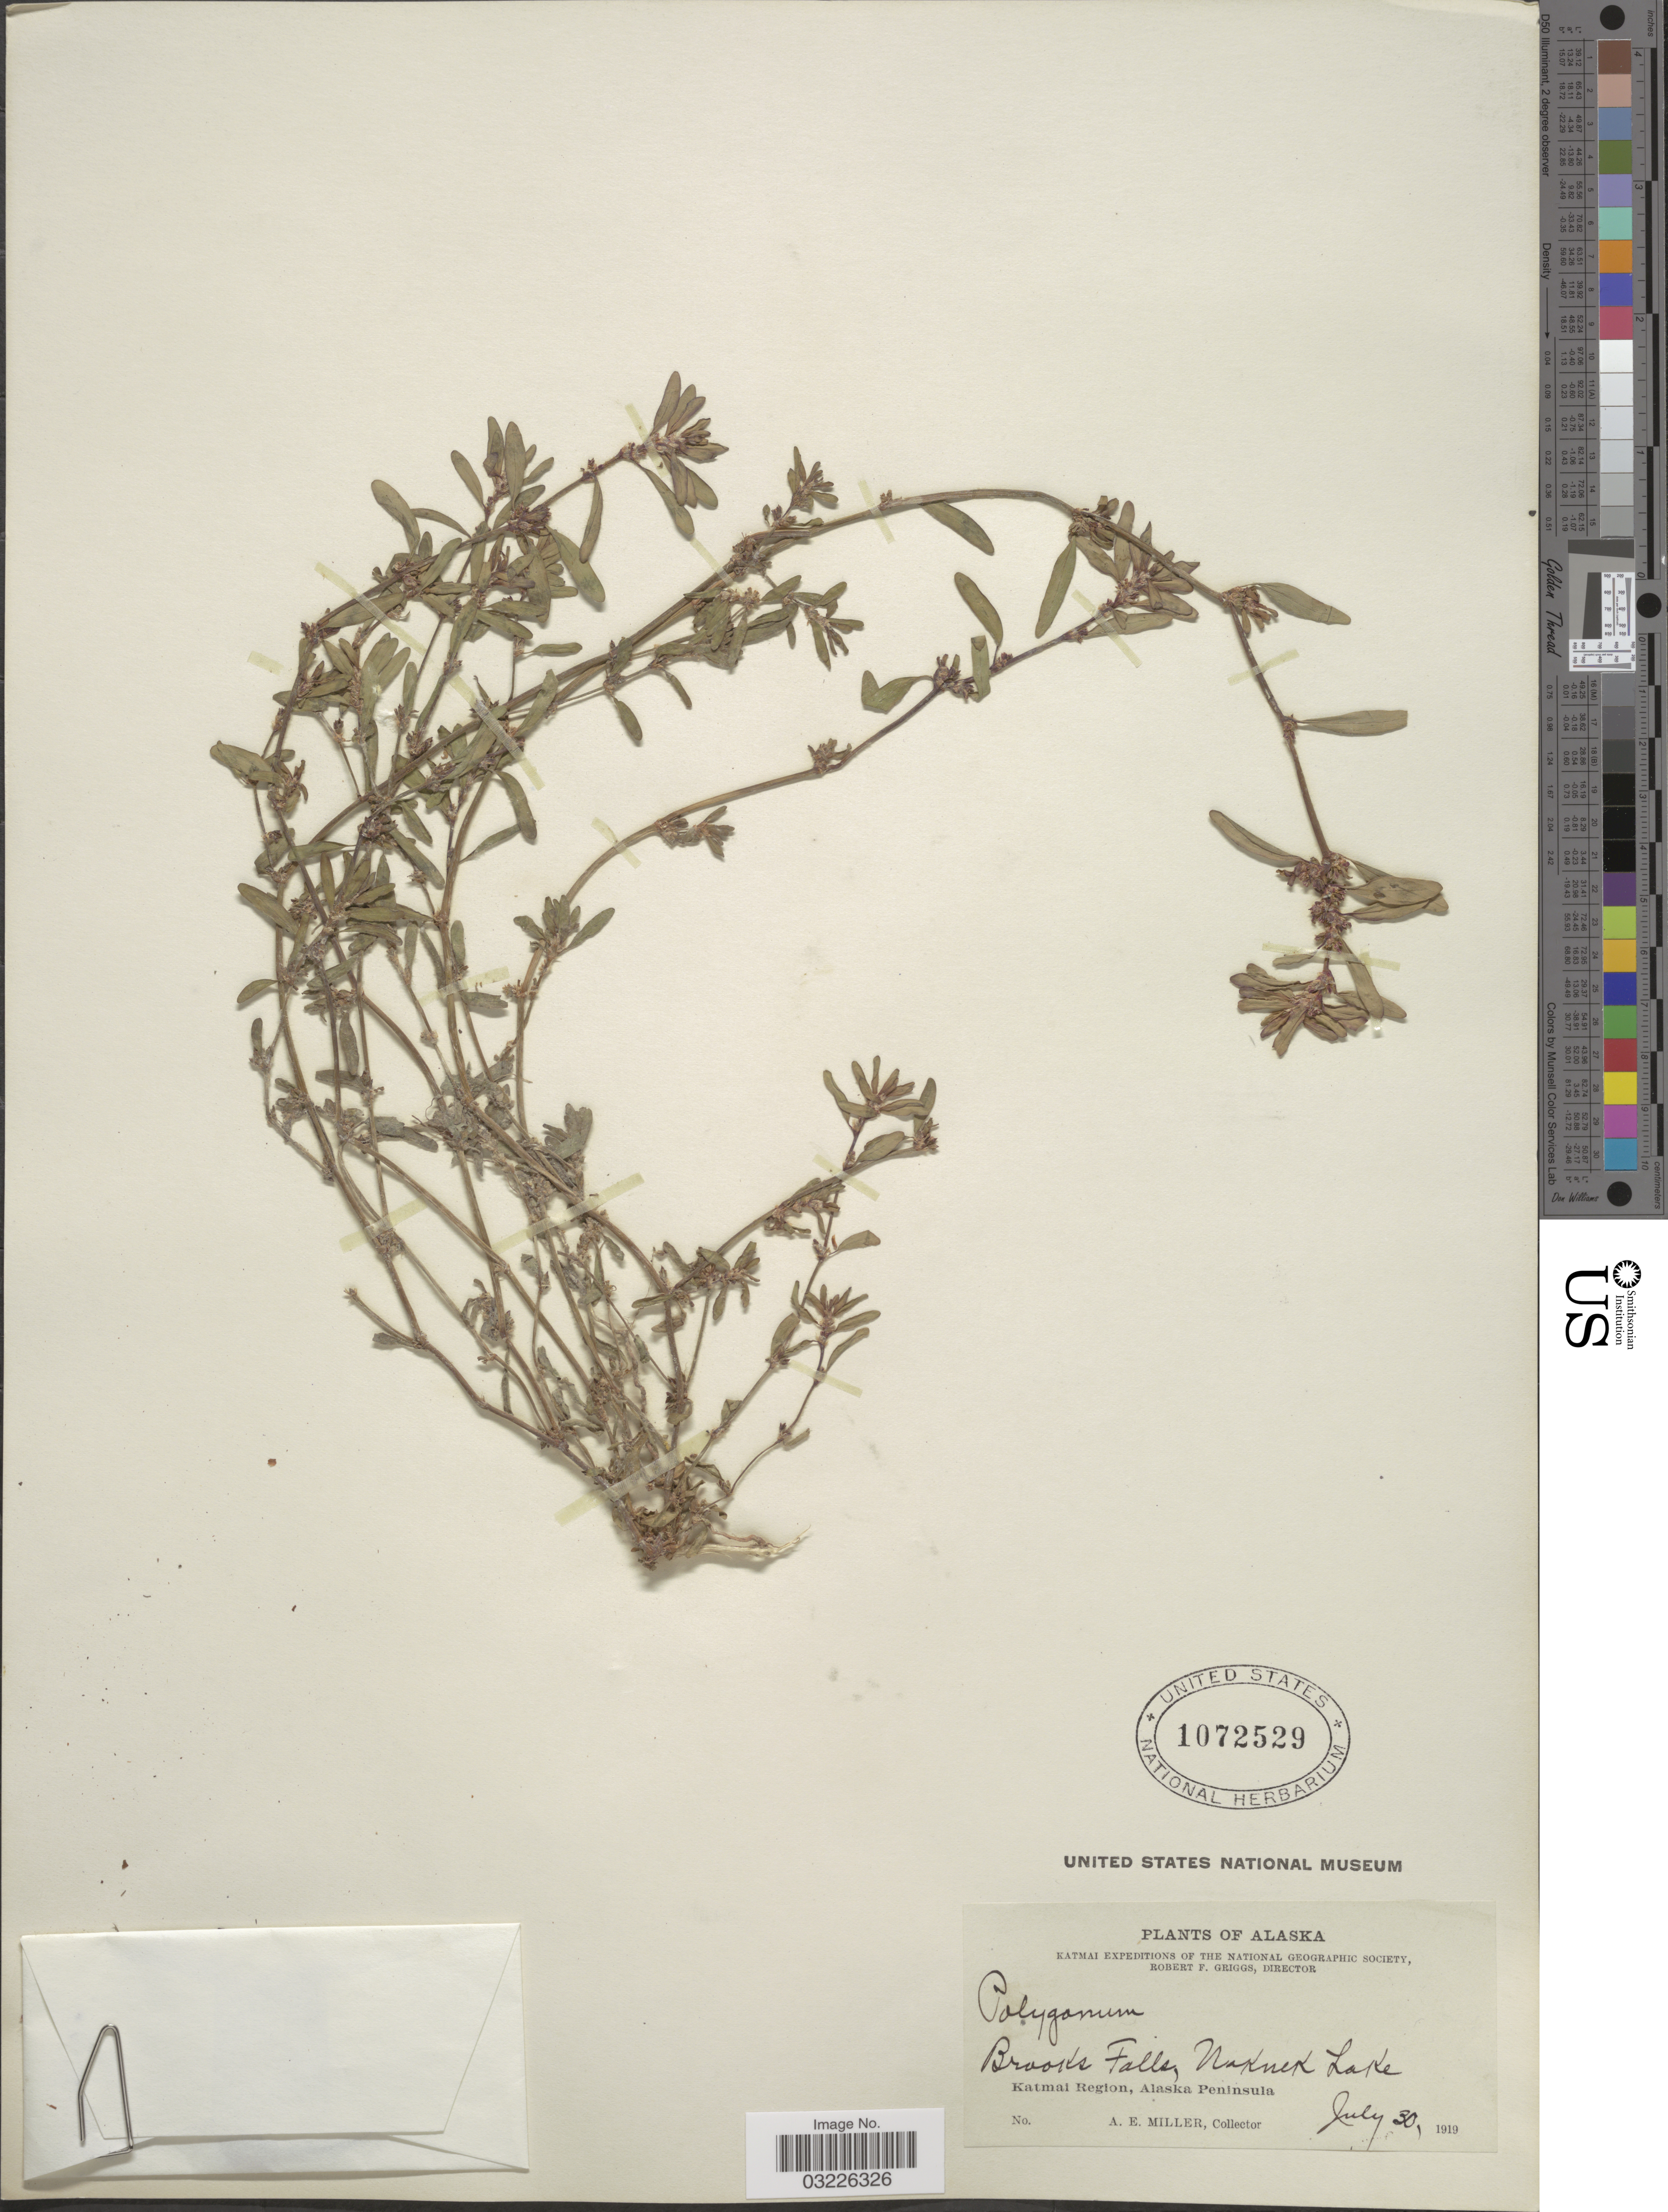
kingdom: Plantae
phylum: Tracheophyta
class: Magnoliopsida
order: Caryophyllales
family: Polygonaceae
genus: Polygonum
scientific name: Polygonum sp.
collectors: A. E. Miller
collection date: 1919-07-30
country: United States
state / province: Alaska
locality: Brooks Falls, Naknek Lake, Katmai Region, Alaska Peninsula.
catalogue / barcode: US 1072529